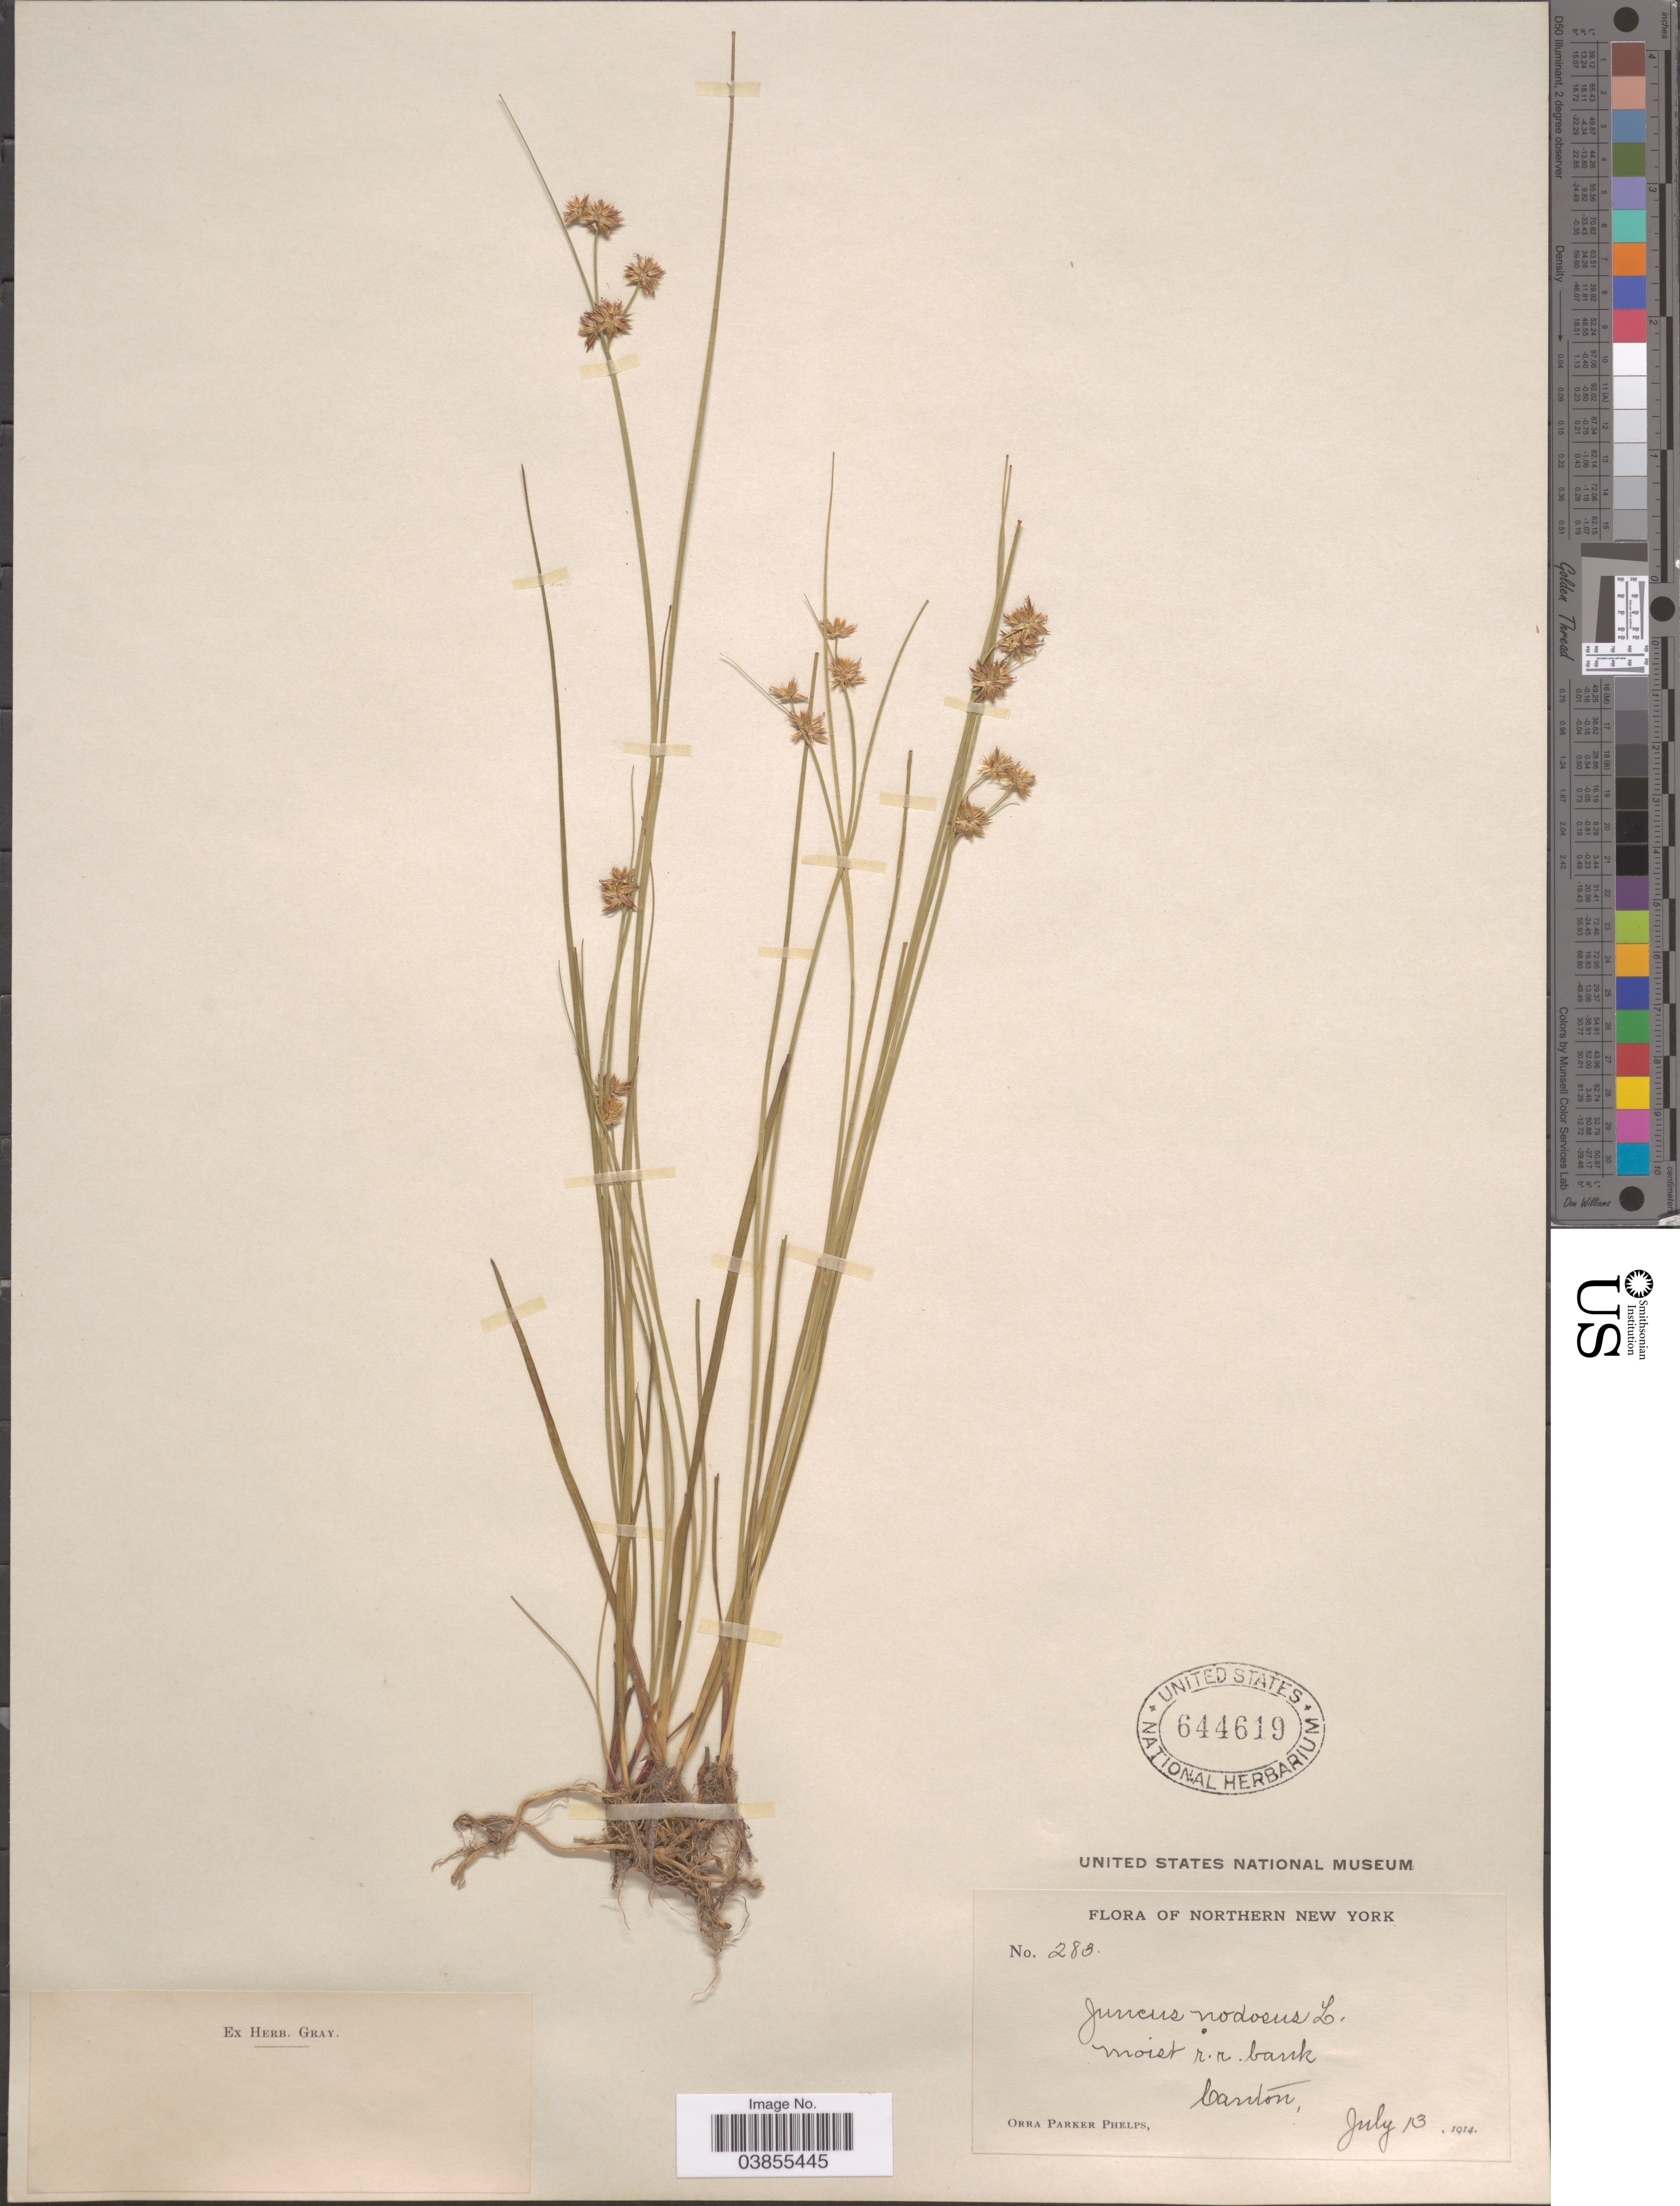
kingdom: Plantae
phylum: Tracheophyta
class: Liliopsida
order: Poales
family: Juncaceae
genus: Juncus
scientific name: Juncus nodosus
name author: L.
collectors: O. P. Phelps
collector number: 283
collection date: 1914-07-13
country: United States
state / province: New York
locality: Northern New York. Moist r.r. bank Canton.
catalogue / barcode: US 644619